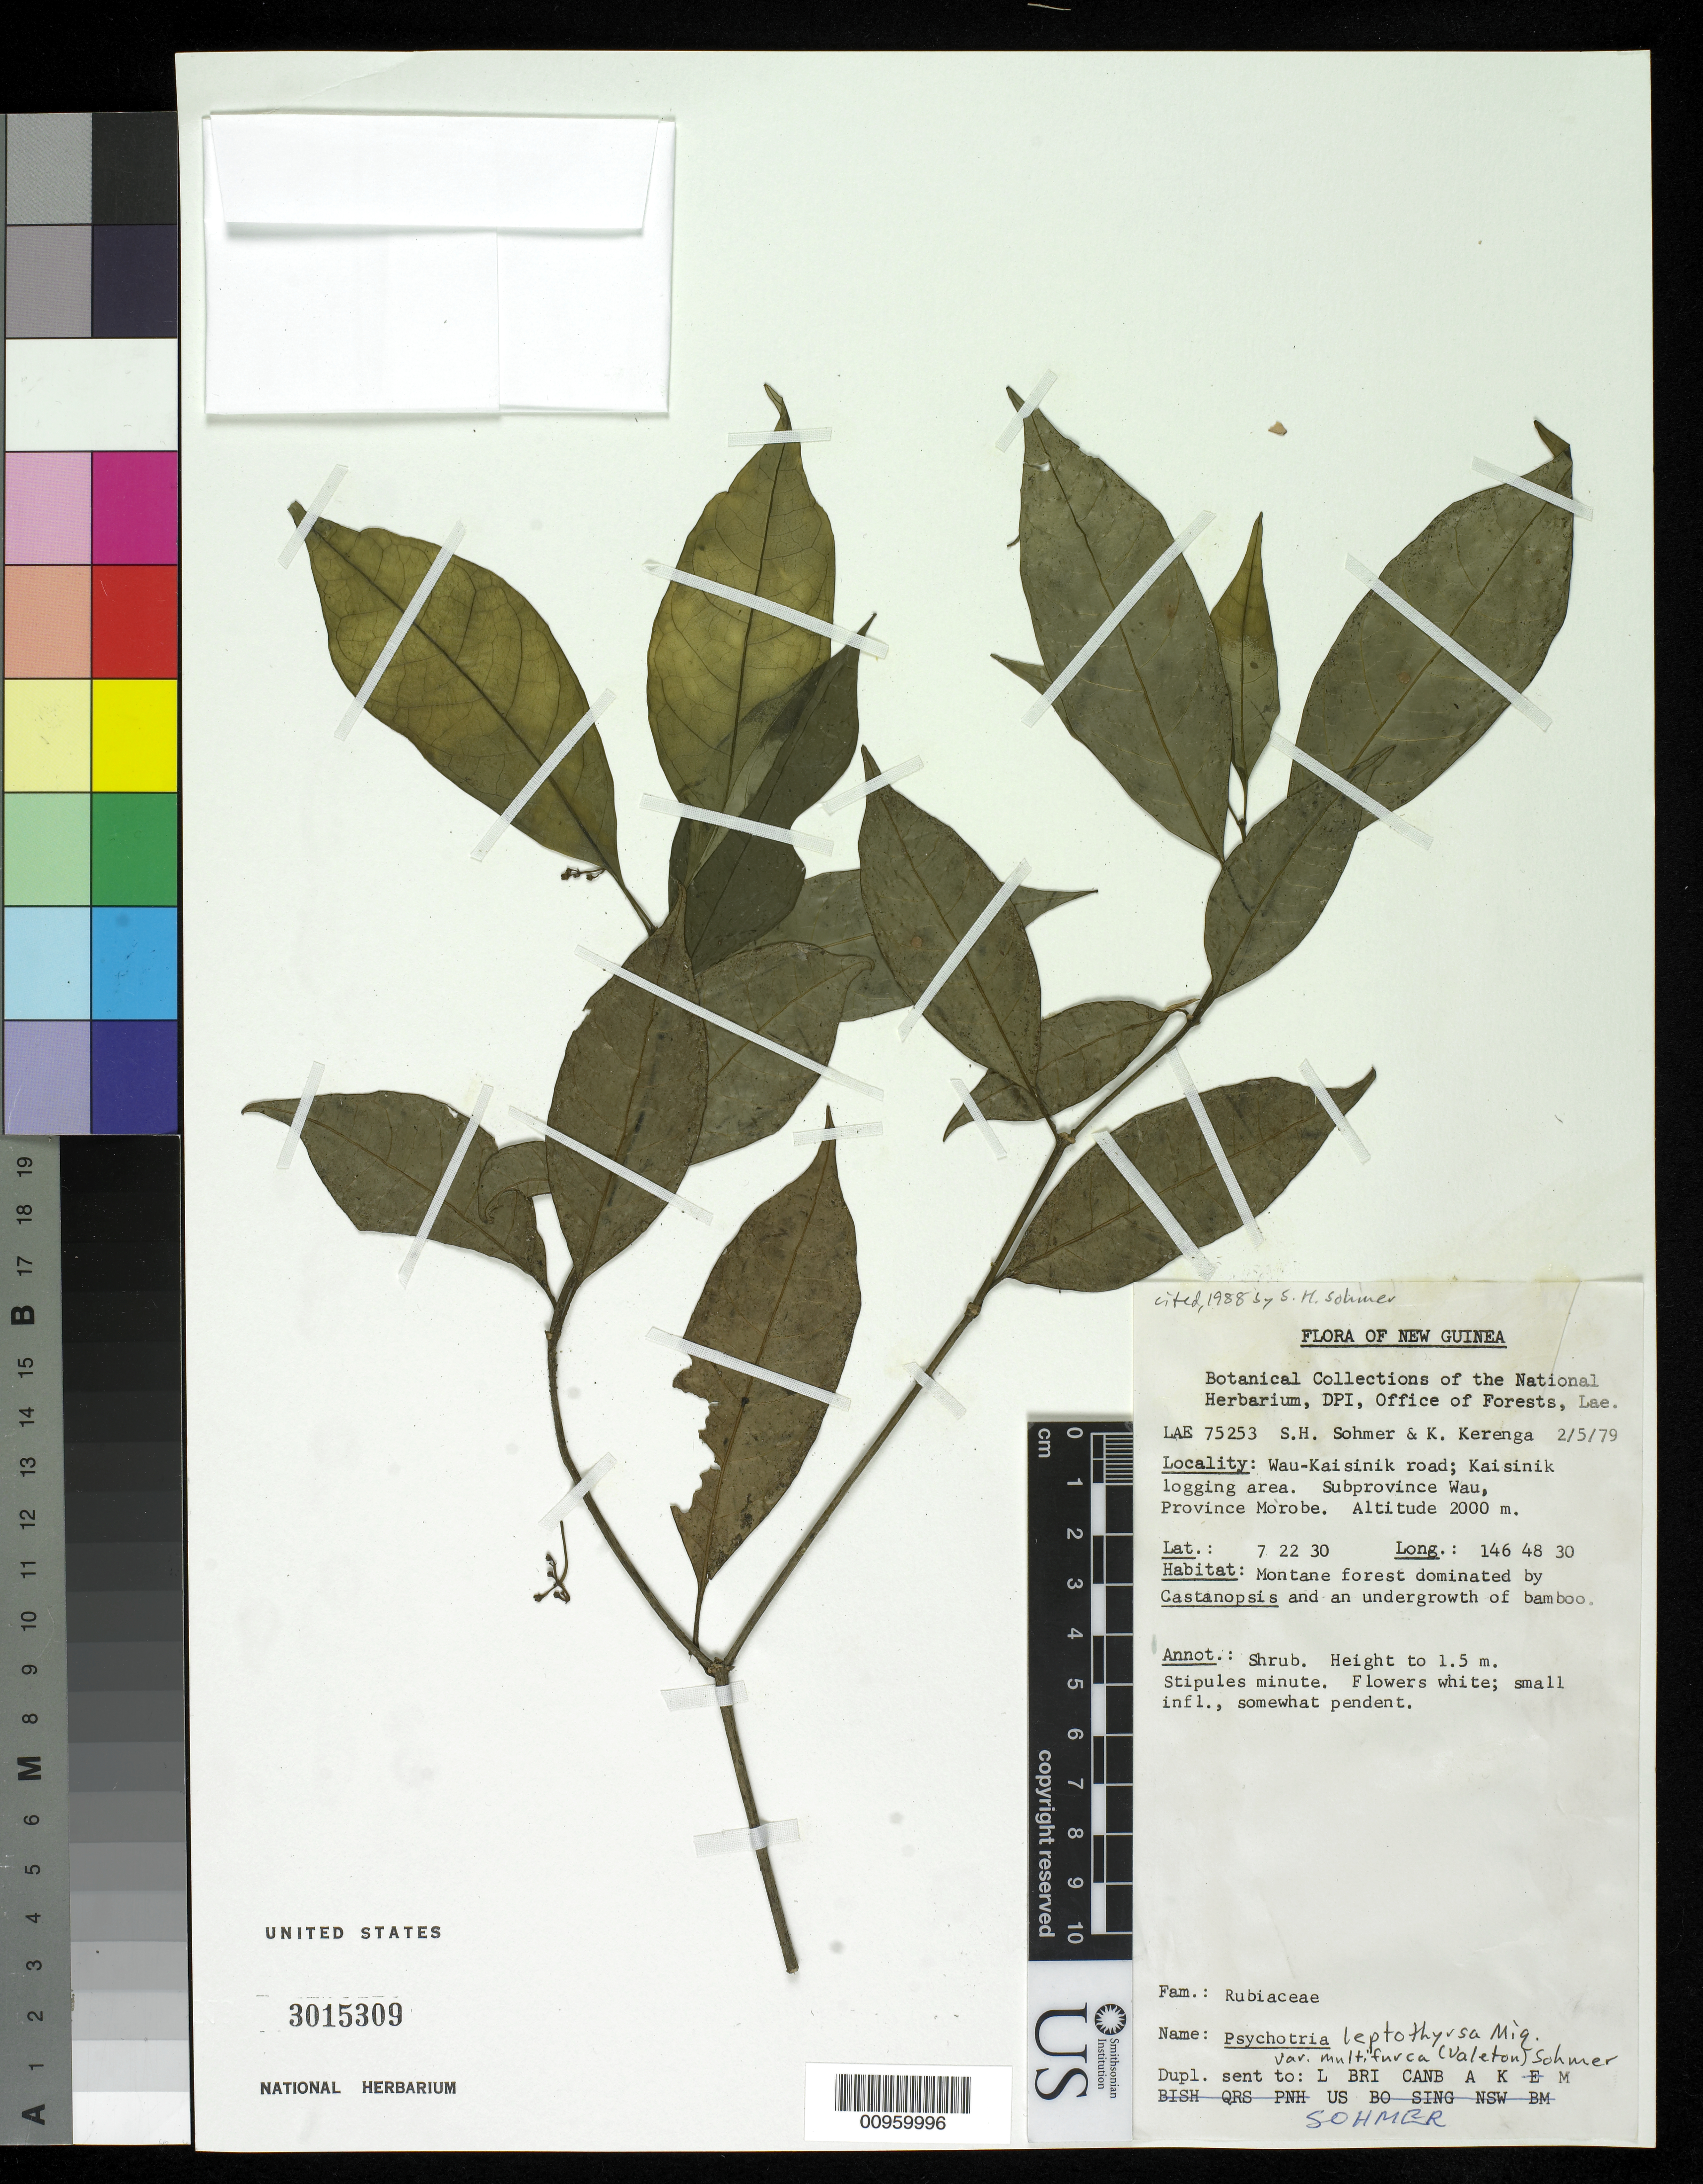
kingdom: Plantae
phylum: Tracheophyta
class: Magnoliopsida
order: Gentianales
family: Rubiaceae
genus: Psychotria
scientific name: Psychotria leptothyrsa var. multifurca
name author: (Valeton) Sohmer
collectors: S. H. Sohmer & K. Kerenga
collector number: LAE 75253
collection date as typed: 05 Feb 1979 or 02 May 1979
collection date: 1979-02-05 or 1979-05-02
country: Papua New Guinea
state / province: Morobe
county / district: Wau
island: New Guinea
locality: Wau-Kaisinik road; Kaisinik logging area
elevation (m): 2000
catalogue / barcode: US 3015309